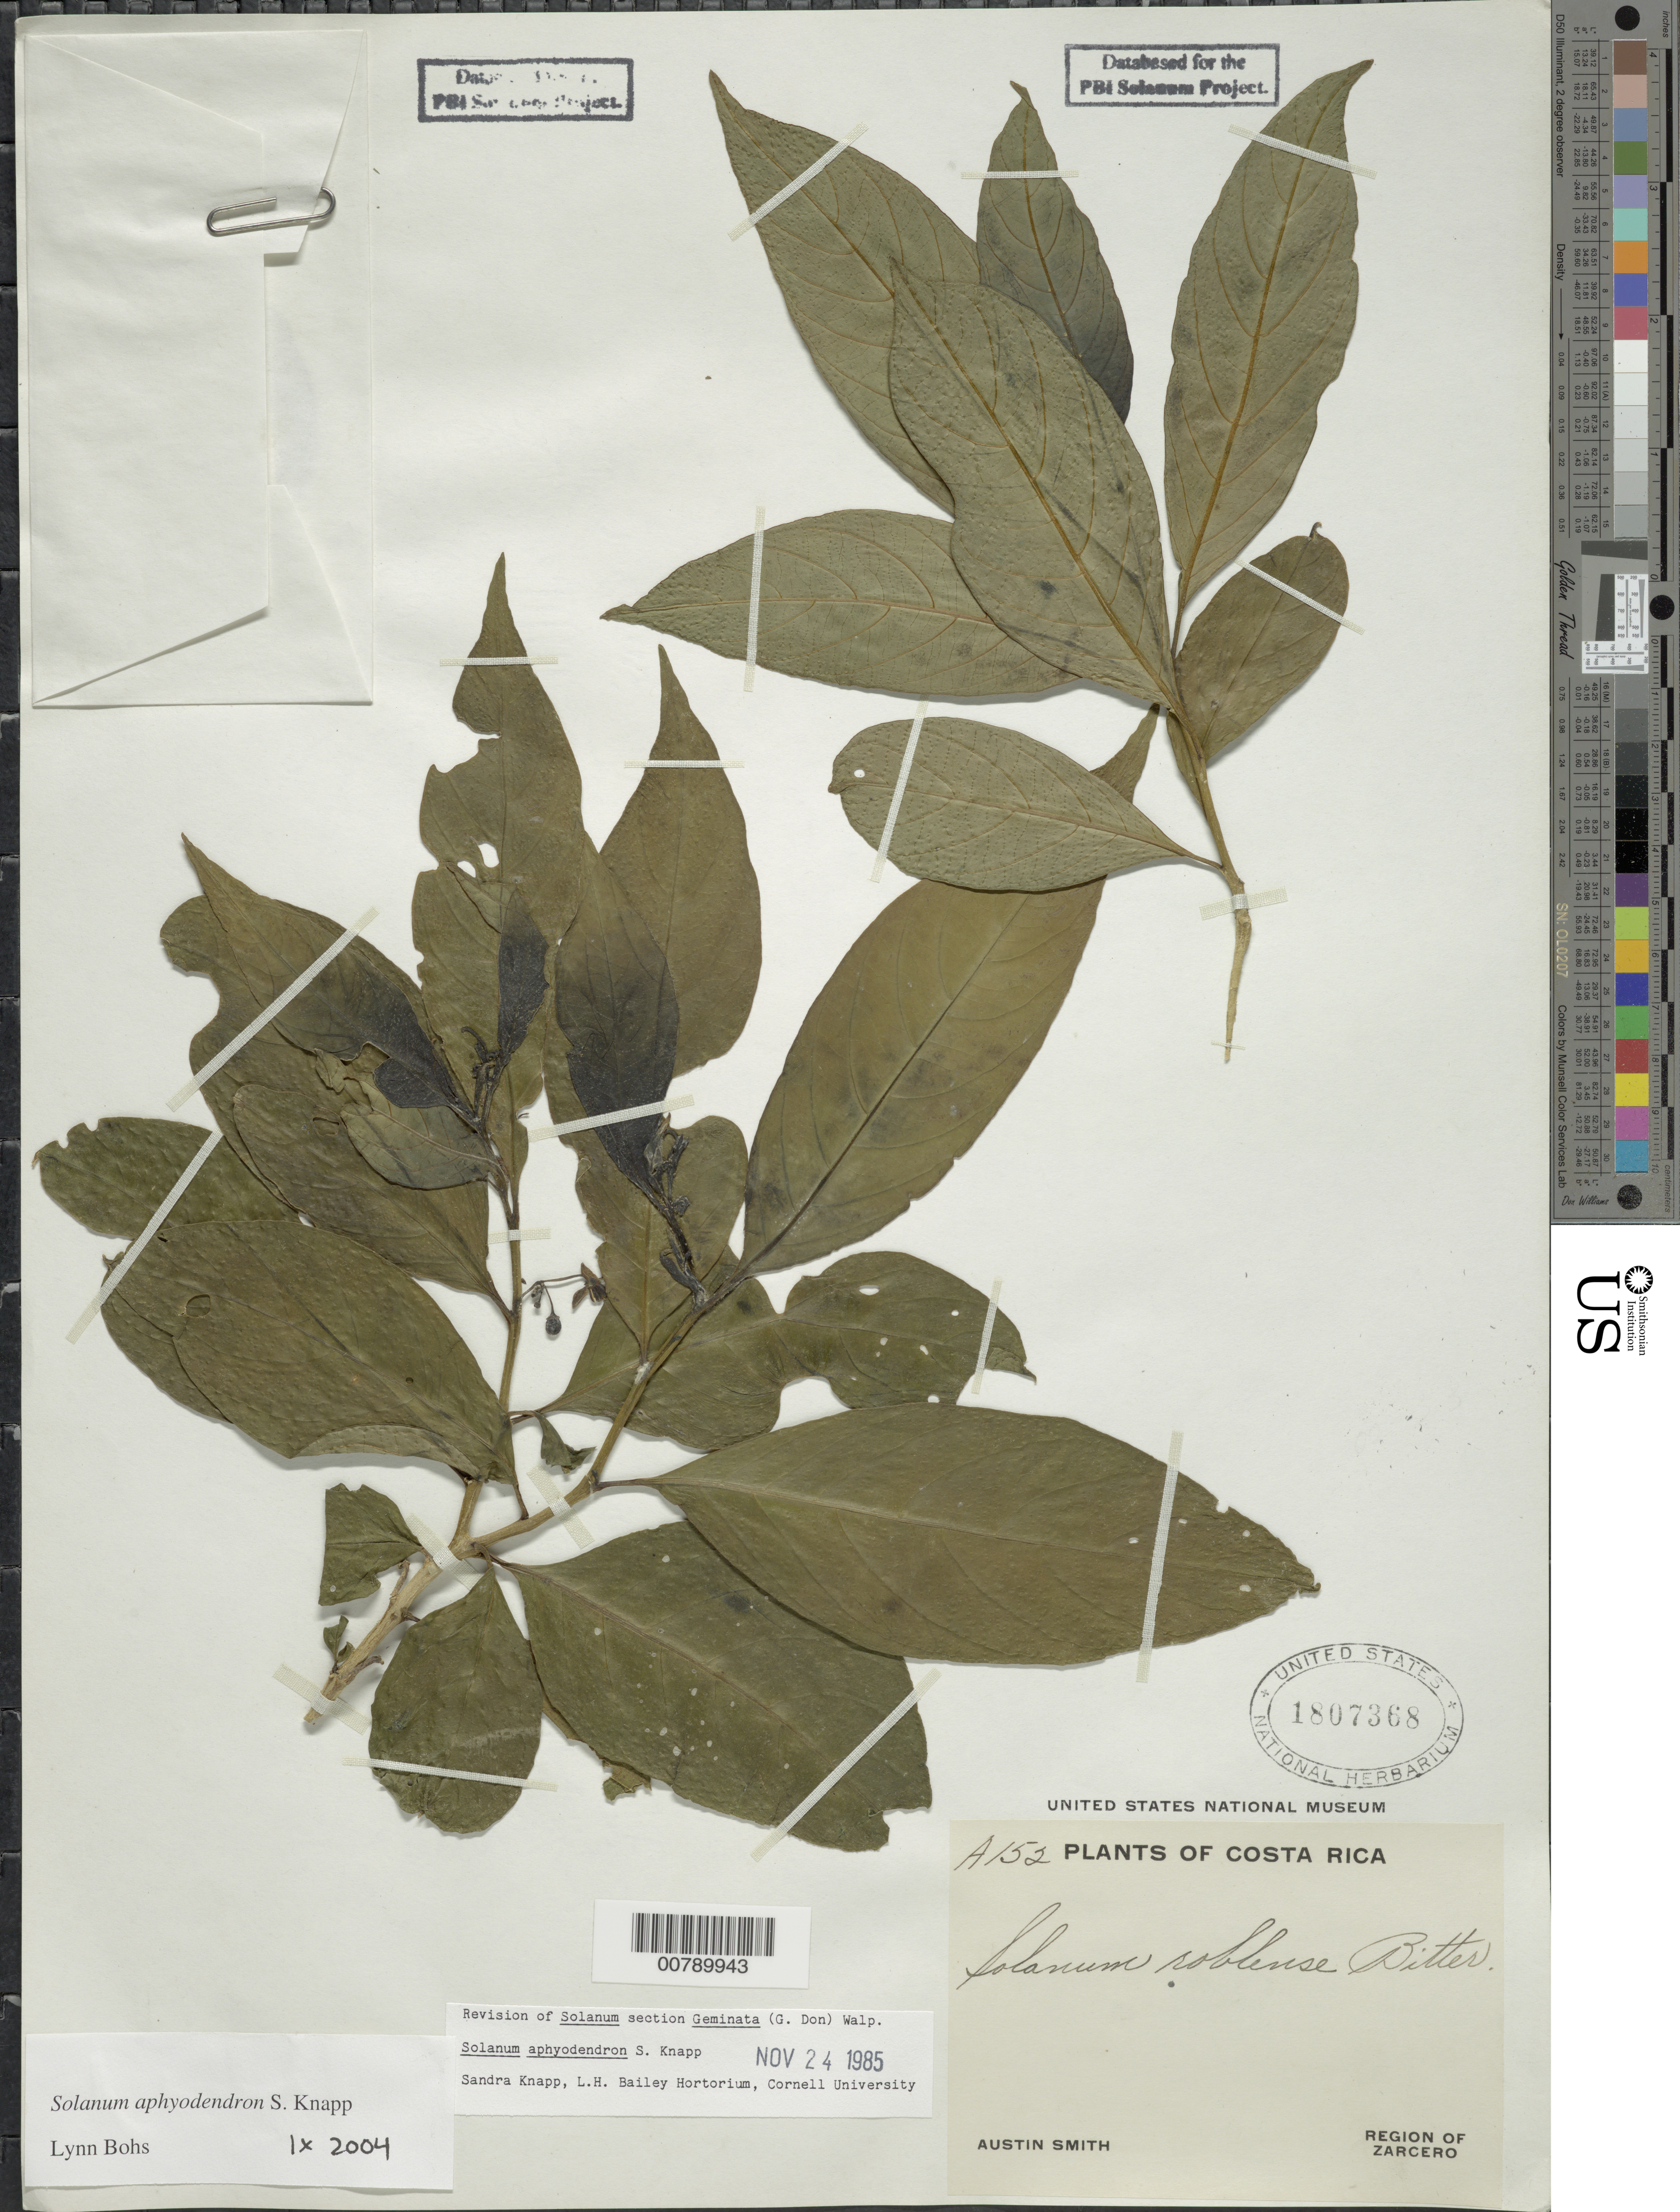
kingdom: Plantae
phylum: Tracheophyta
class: Magnoliopsida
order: Solanales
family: Solanaceae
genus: Solanum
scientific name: Solanum aphyodendron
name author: S. Knapp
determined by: Bohs, L. A.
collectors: Aust P. Smith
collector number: A 152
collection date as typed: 16 Aug 1939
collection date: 1939-08-16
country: Costa Rica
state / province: Alajuela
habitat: In forest in cloud forest level.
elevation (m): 1829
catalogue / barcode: US 1807368